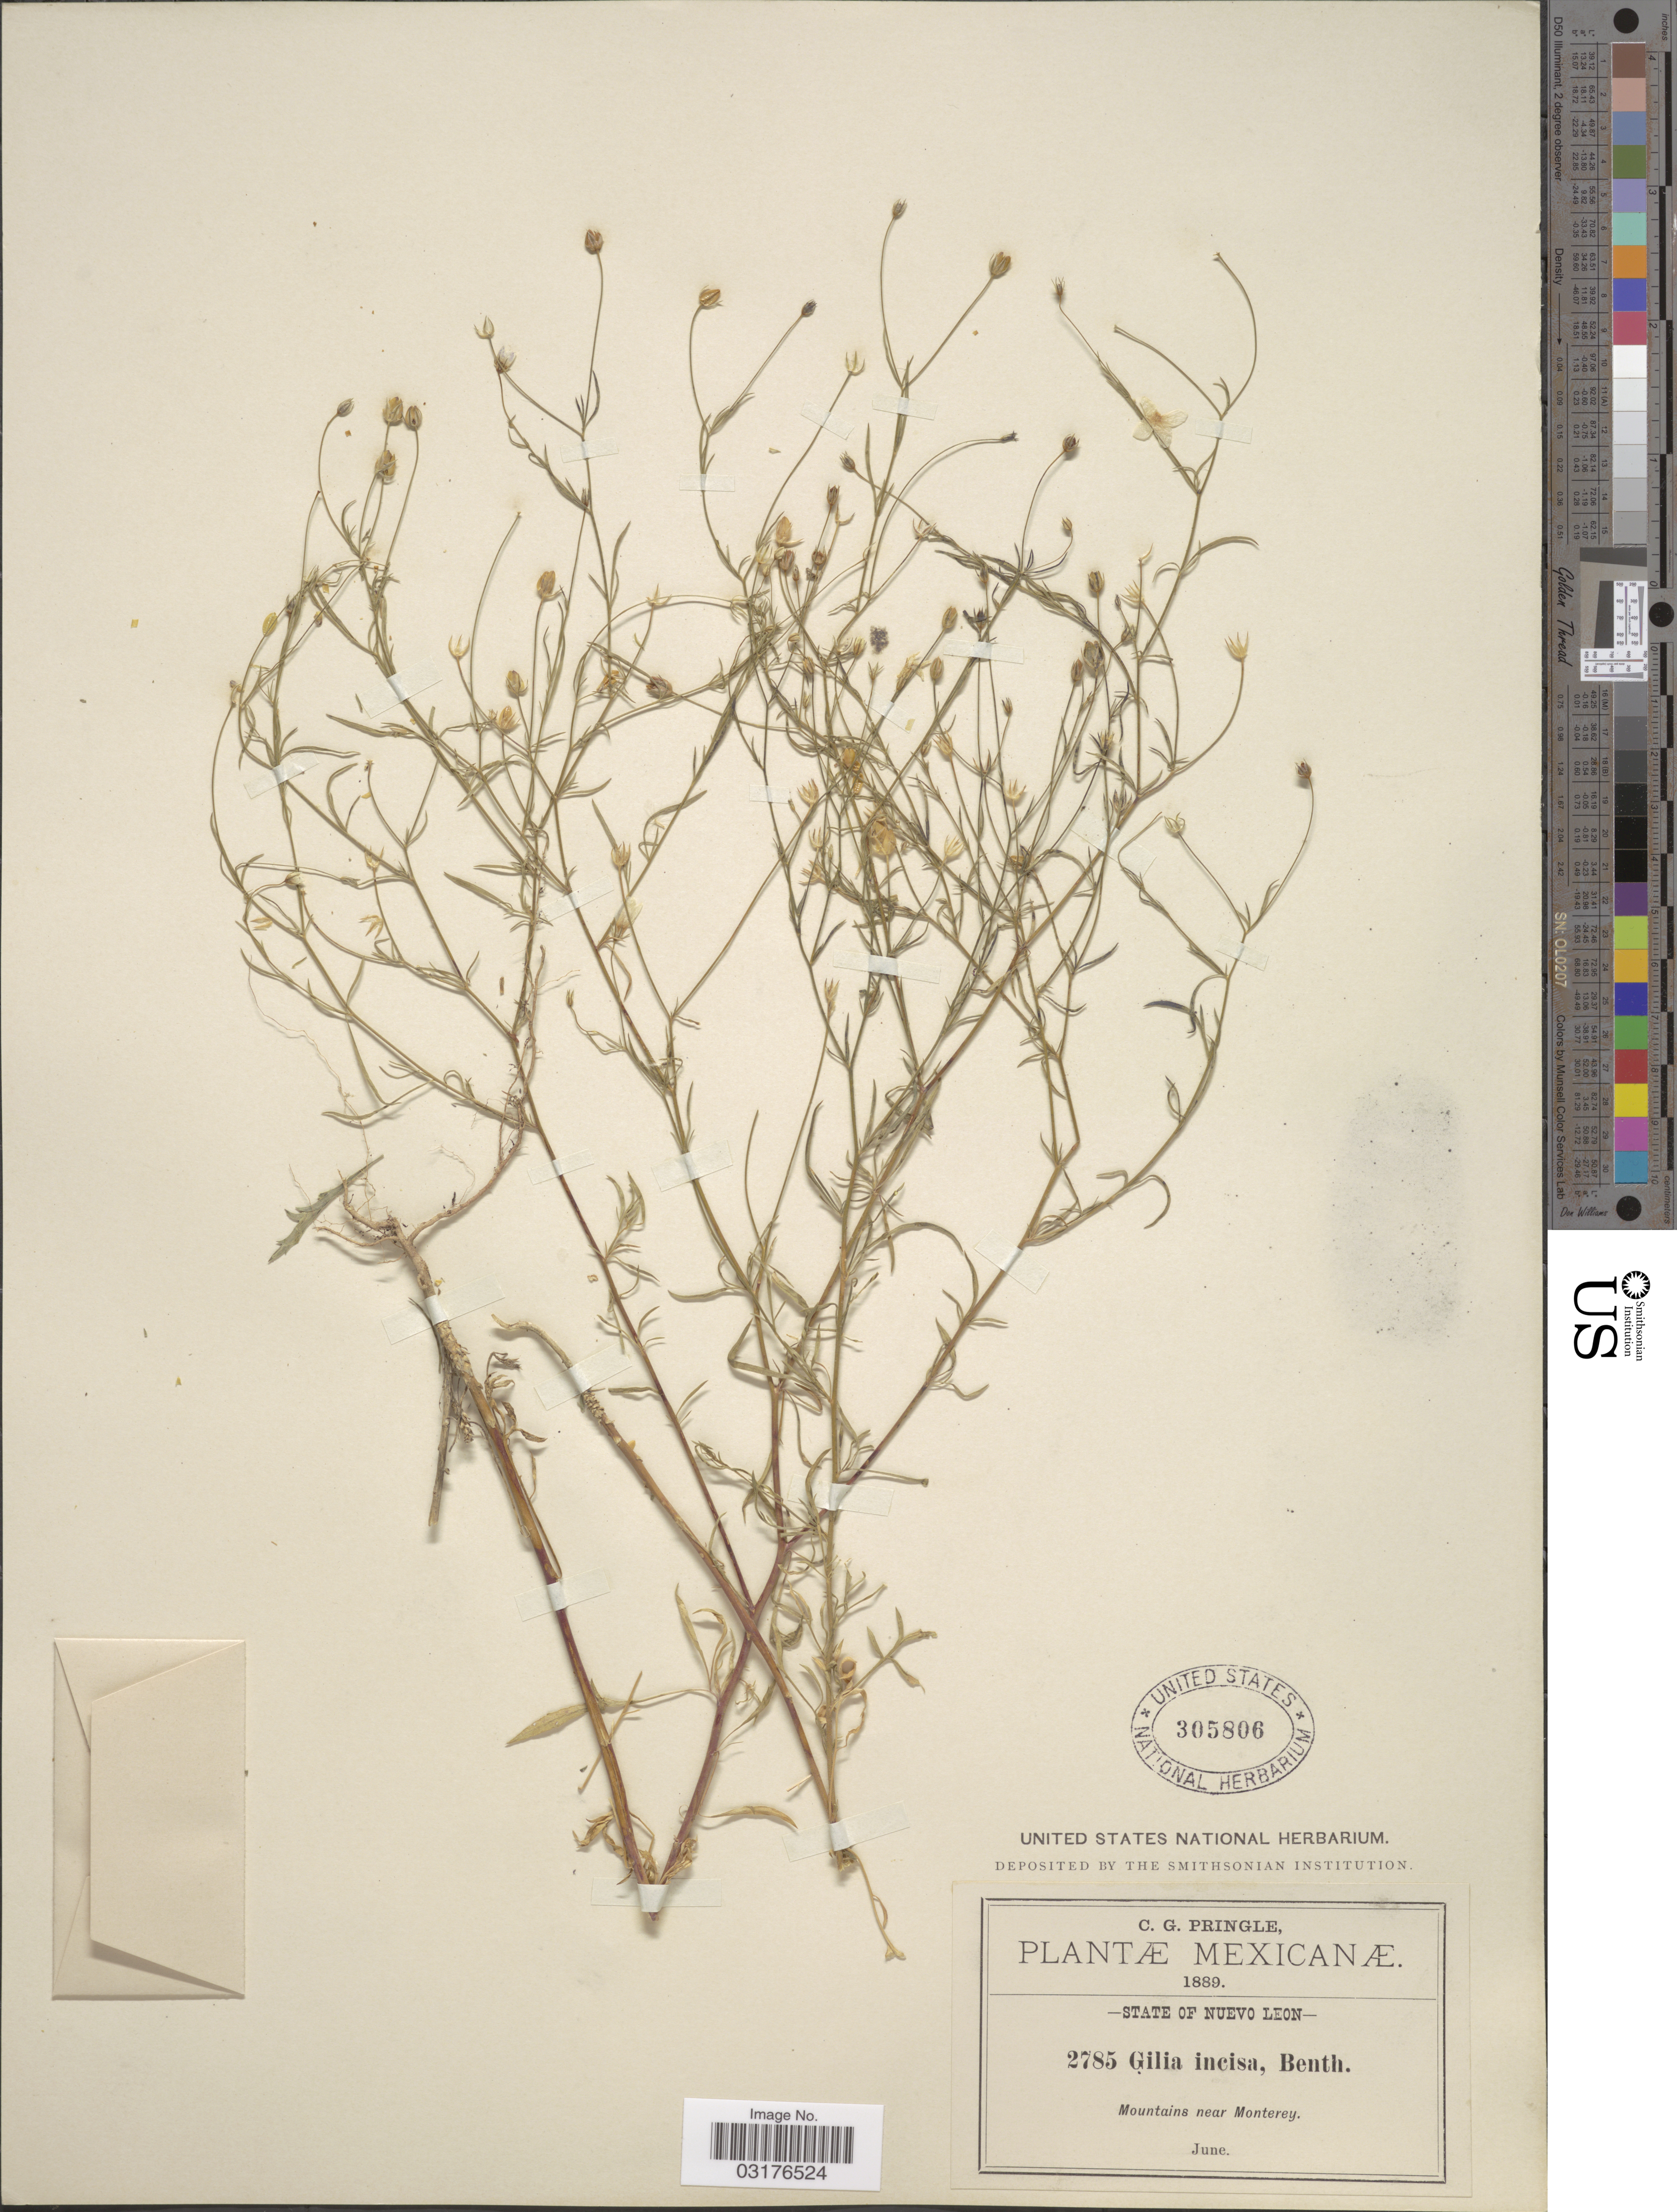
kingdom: Plantae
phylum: Tracheophyta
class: Magnoliopsida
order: Ericales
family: Polemoniaceae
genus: Giliastrum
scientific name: Giliastrum sp.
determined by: Strong, Mark T., (BOT), Smithsonian Institution - National Museum of Natural History (UNITED STATES)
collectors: C. G. Pringle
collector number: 2785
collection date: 1889-06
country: Mexico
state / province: Nuevo León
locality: Mountains near Monterey.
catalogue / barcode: US 305806